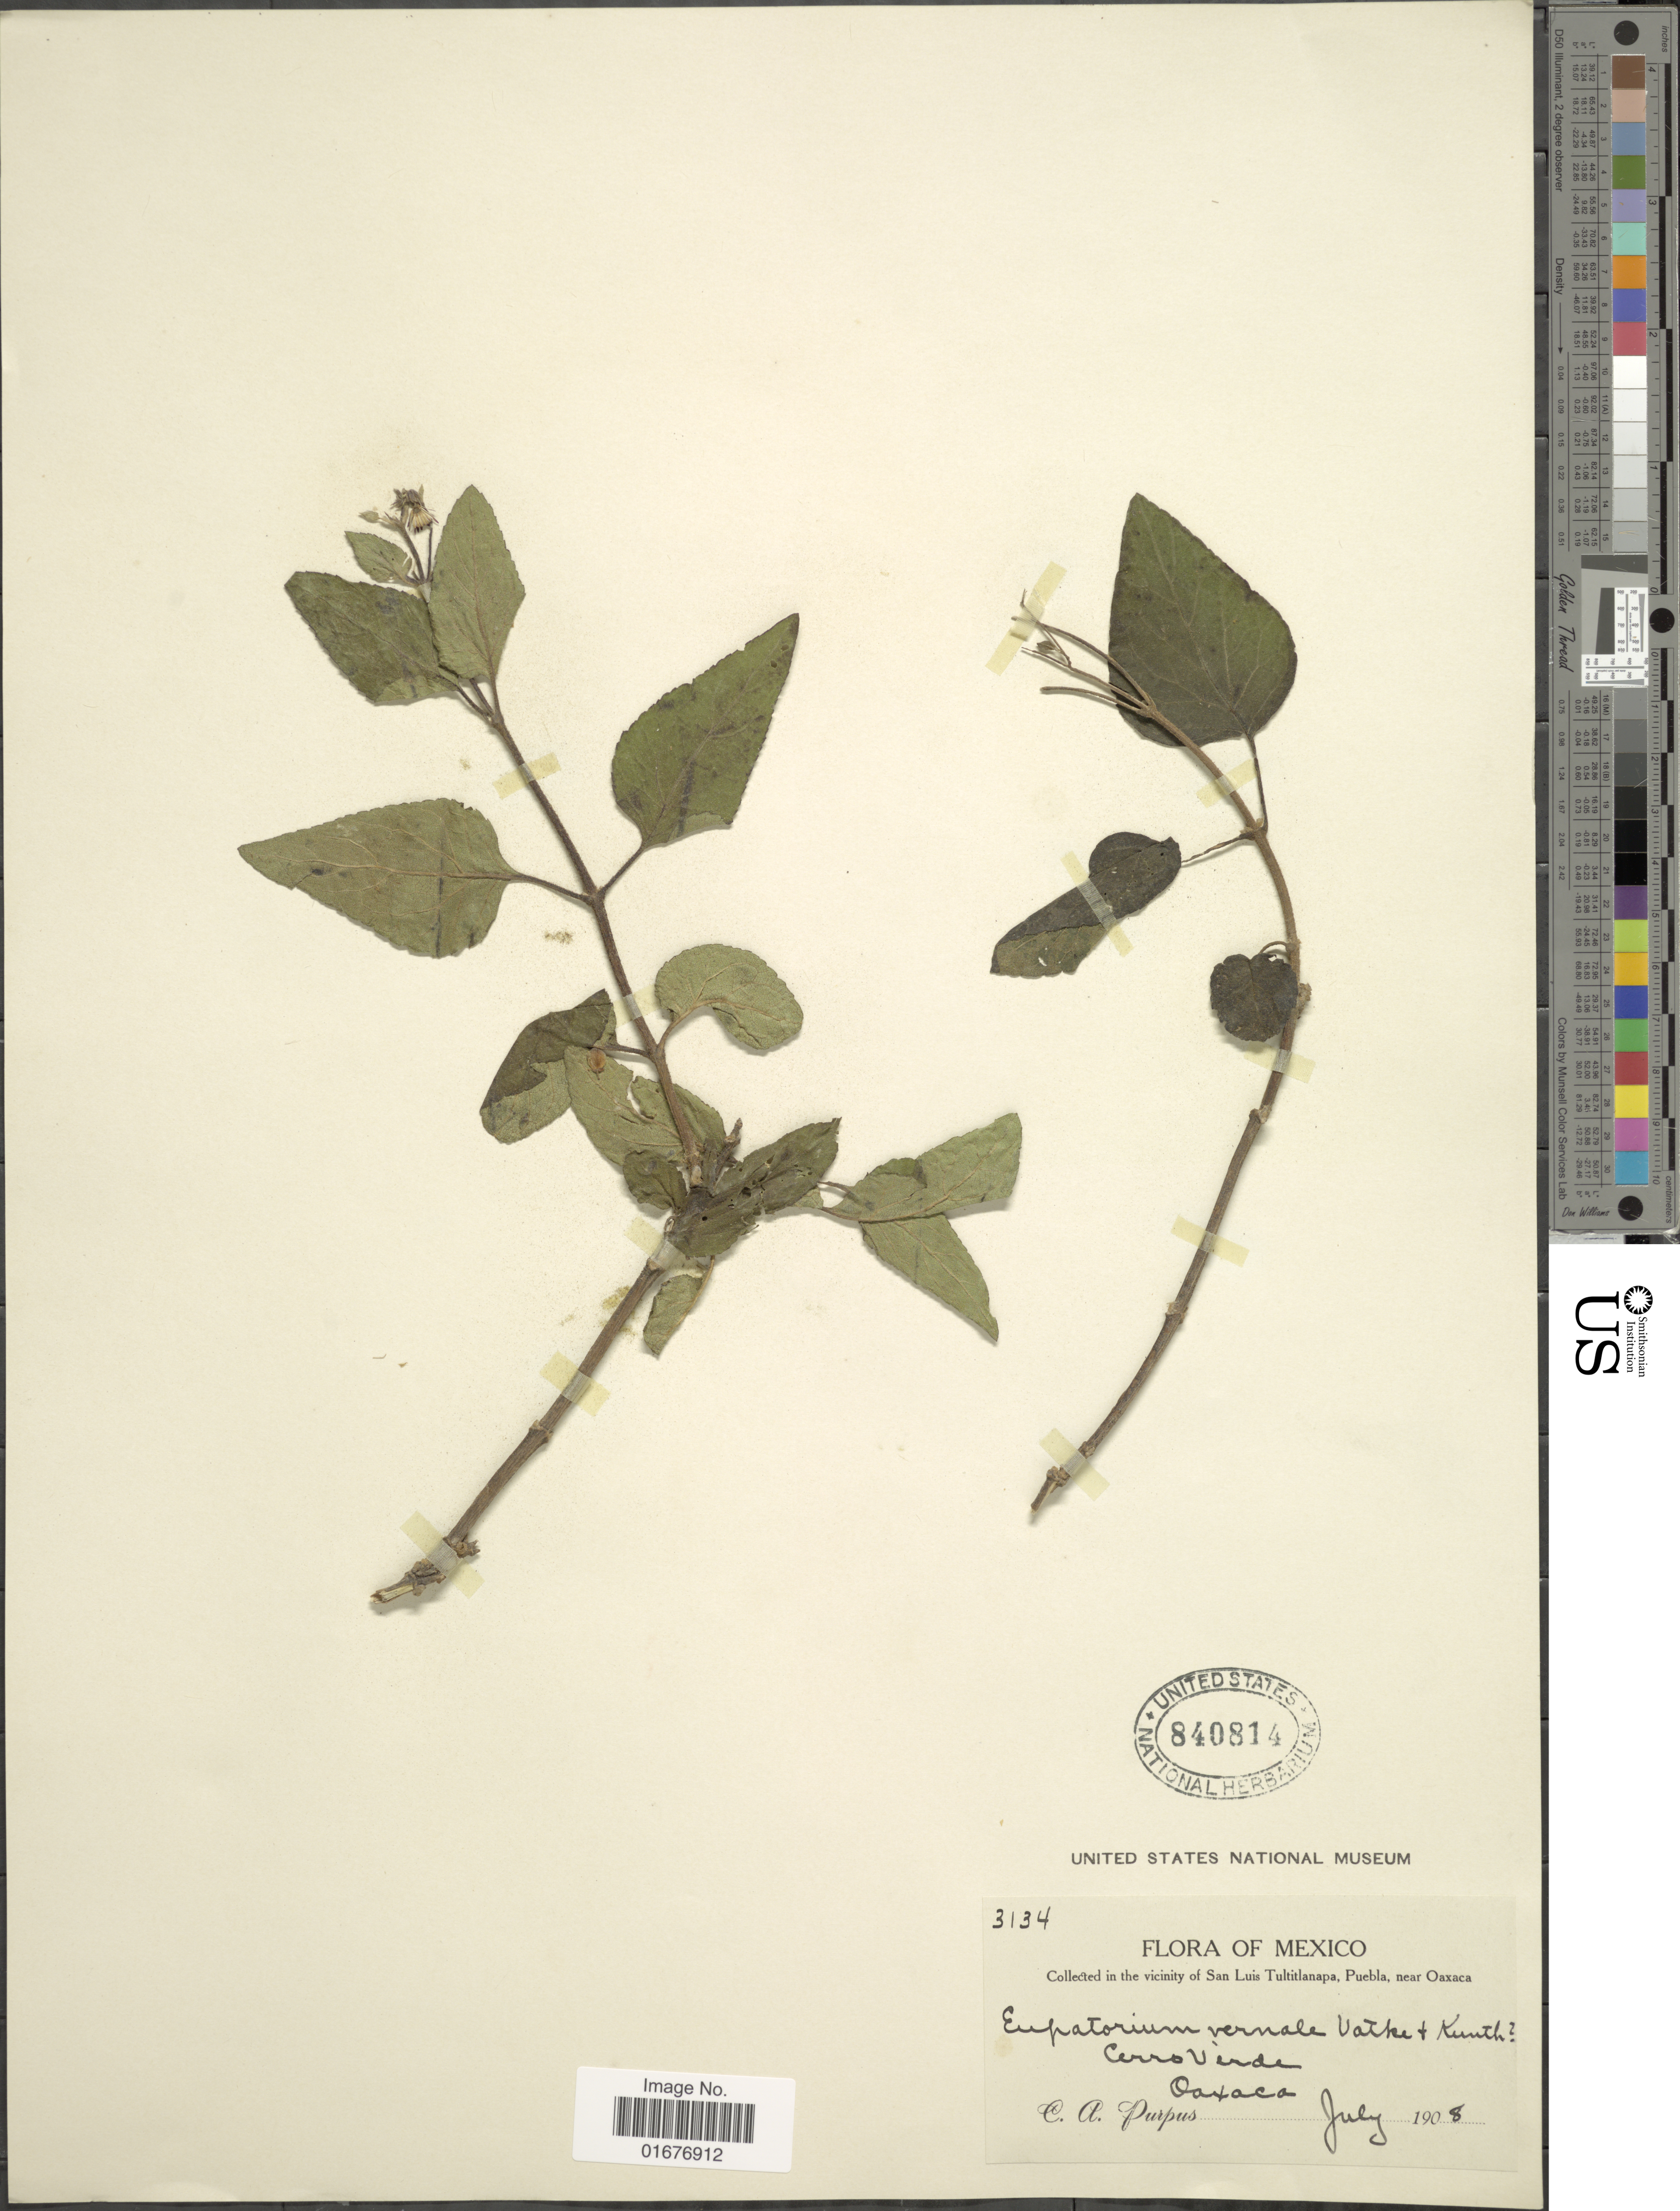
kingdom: Plantae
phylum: Tracheophyta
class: Magnoliopsida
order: Asterales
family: Asteraceae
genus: Ageratina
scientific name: Ageratina subpenninervia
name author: (Sch. Bip. ex Klatt) R.M. King & H. Rob.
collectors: C. A. Purpus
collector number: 3134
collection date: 1908-07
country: Mexico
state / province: Oaxaca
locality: In the vicinity of San Luis Tultitlanapa, Puebla, near Oaxaca, Cerro Verde, Oaxaca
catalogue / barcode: US 840814